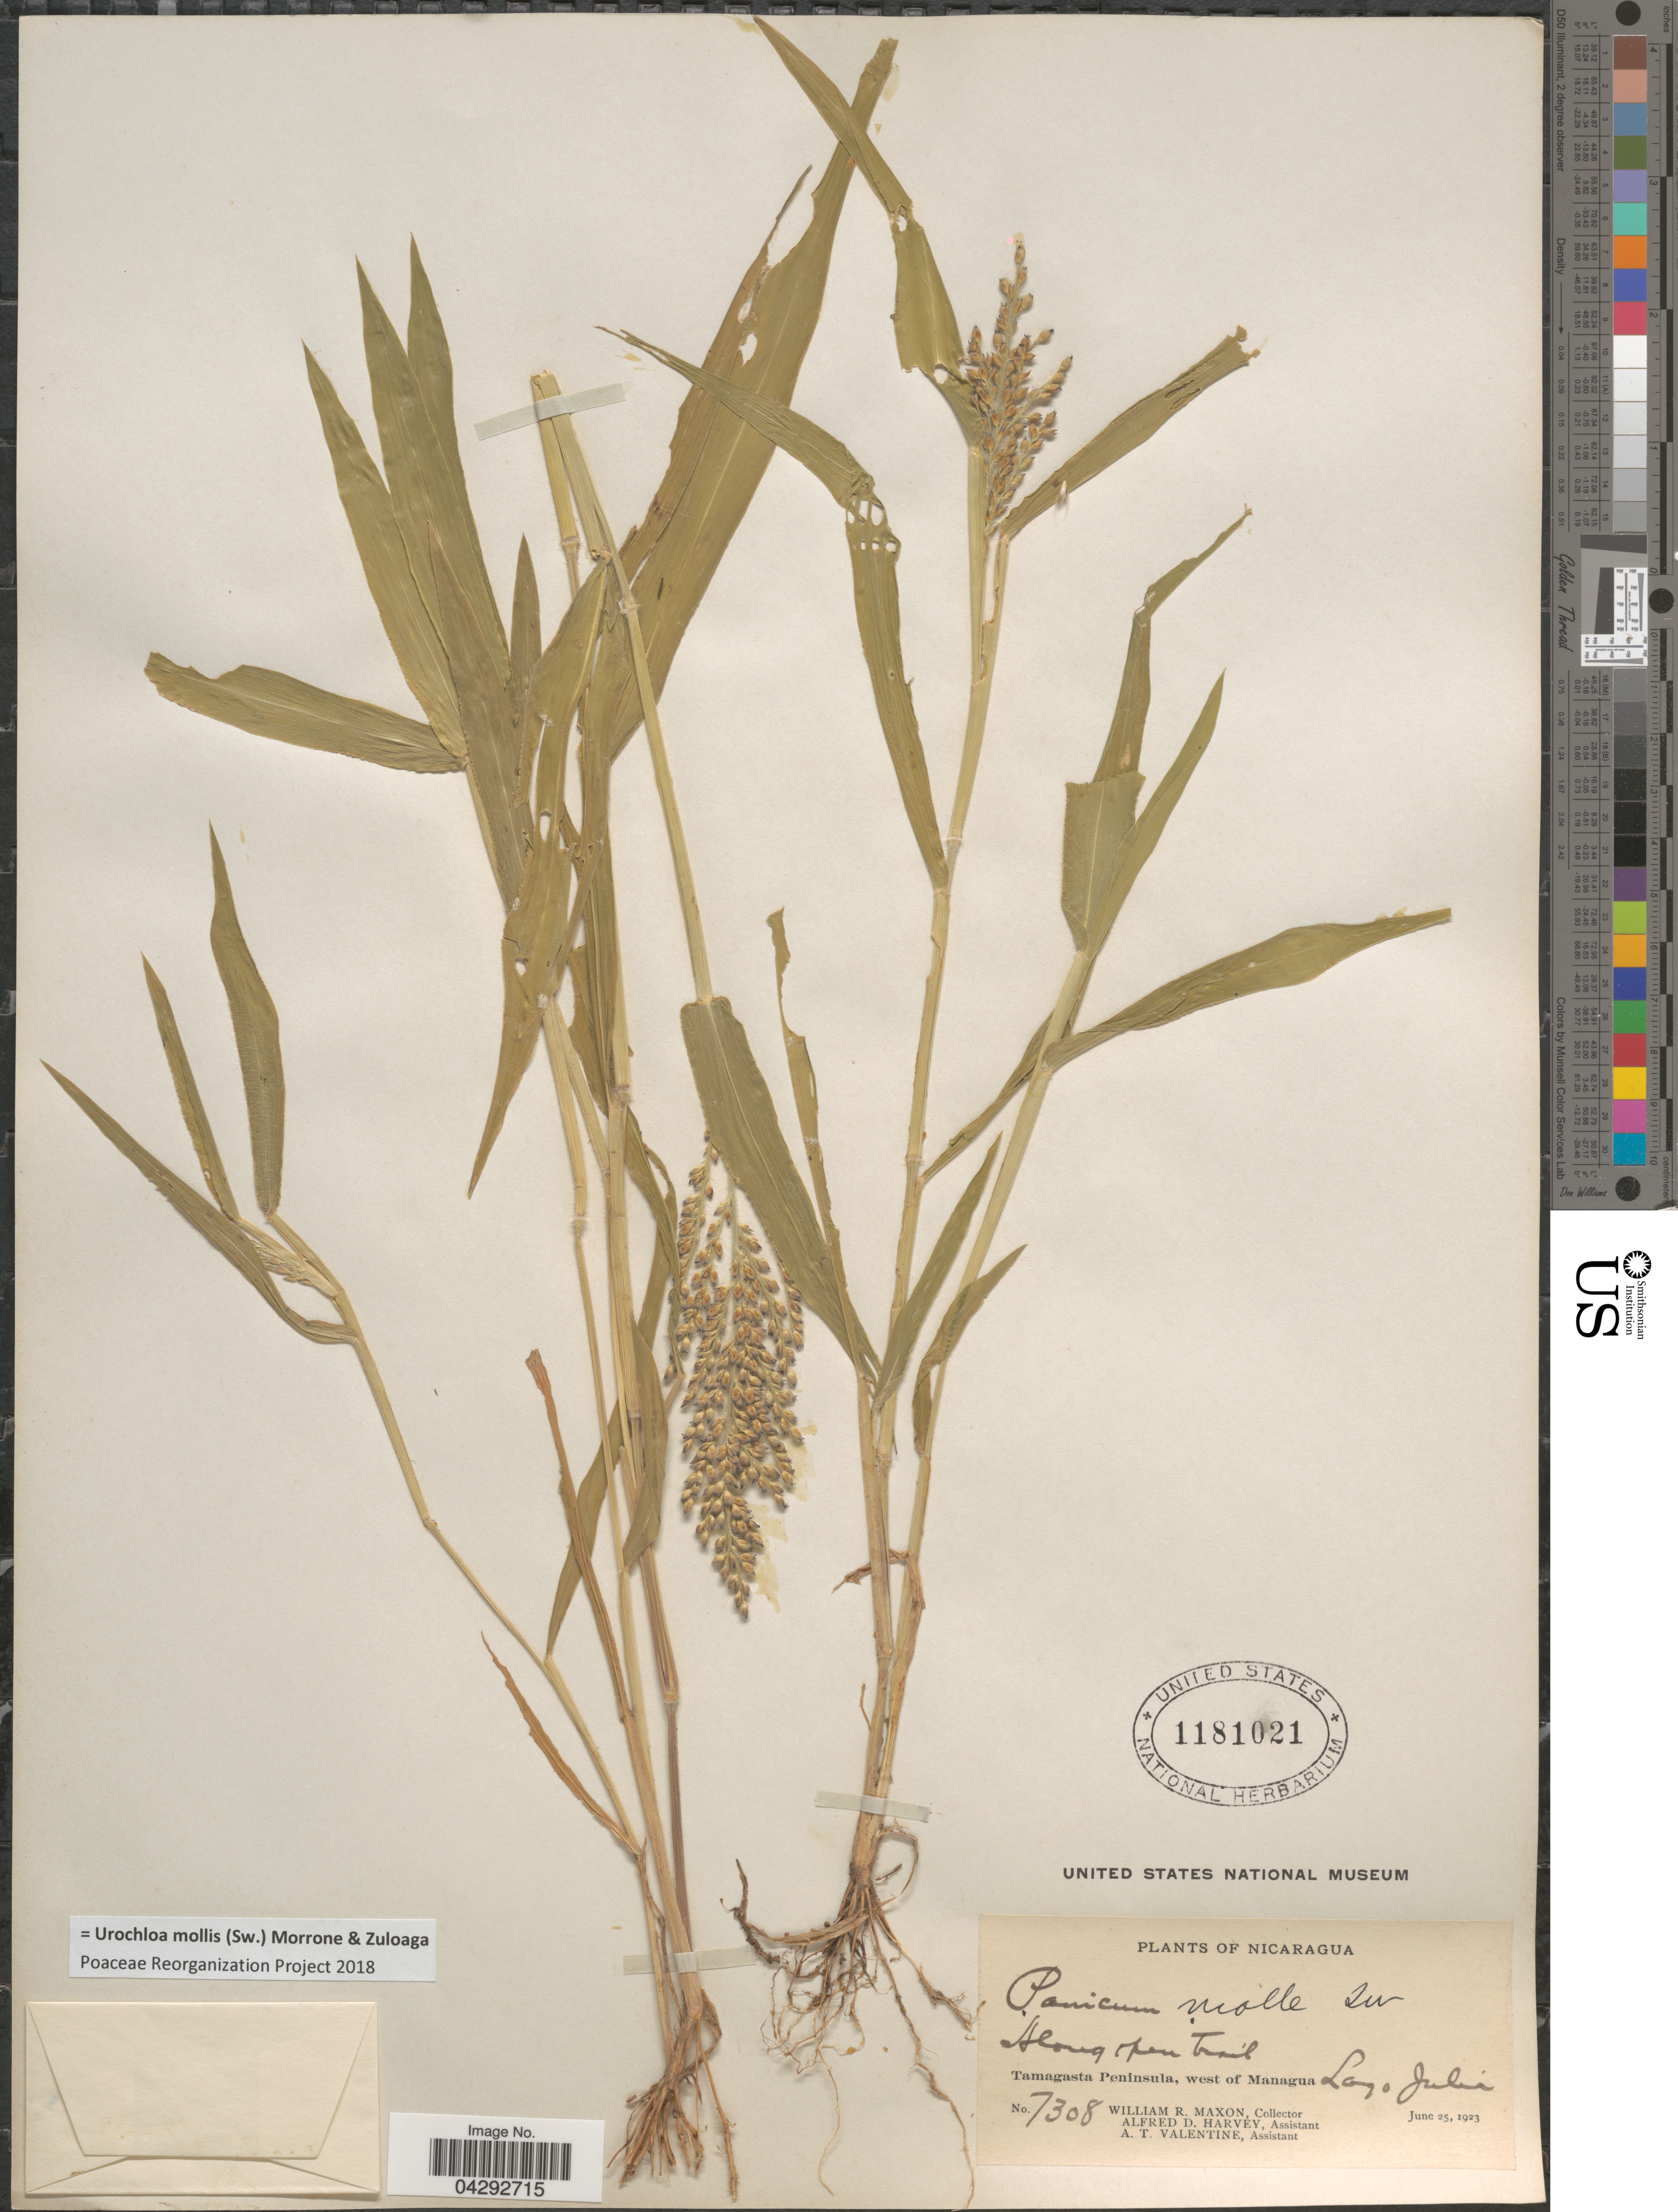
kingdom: Plantae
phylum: Tracheophyta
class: Liliopsida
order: Poales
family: Poaceae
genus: Urochloa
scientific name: Urochloa mollis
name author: (Sw.) Morrone & Zuloaga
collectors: W. R. Maxon, A. D. Harvey & A. Valentine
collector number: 7308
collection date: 1923-06-25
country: Nicaragua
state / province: Managua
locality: Along open Trail. Tamagasta Peninsula, west of Managua. Lago Julia.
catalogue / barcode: US 1181021